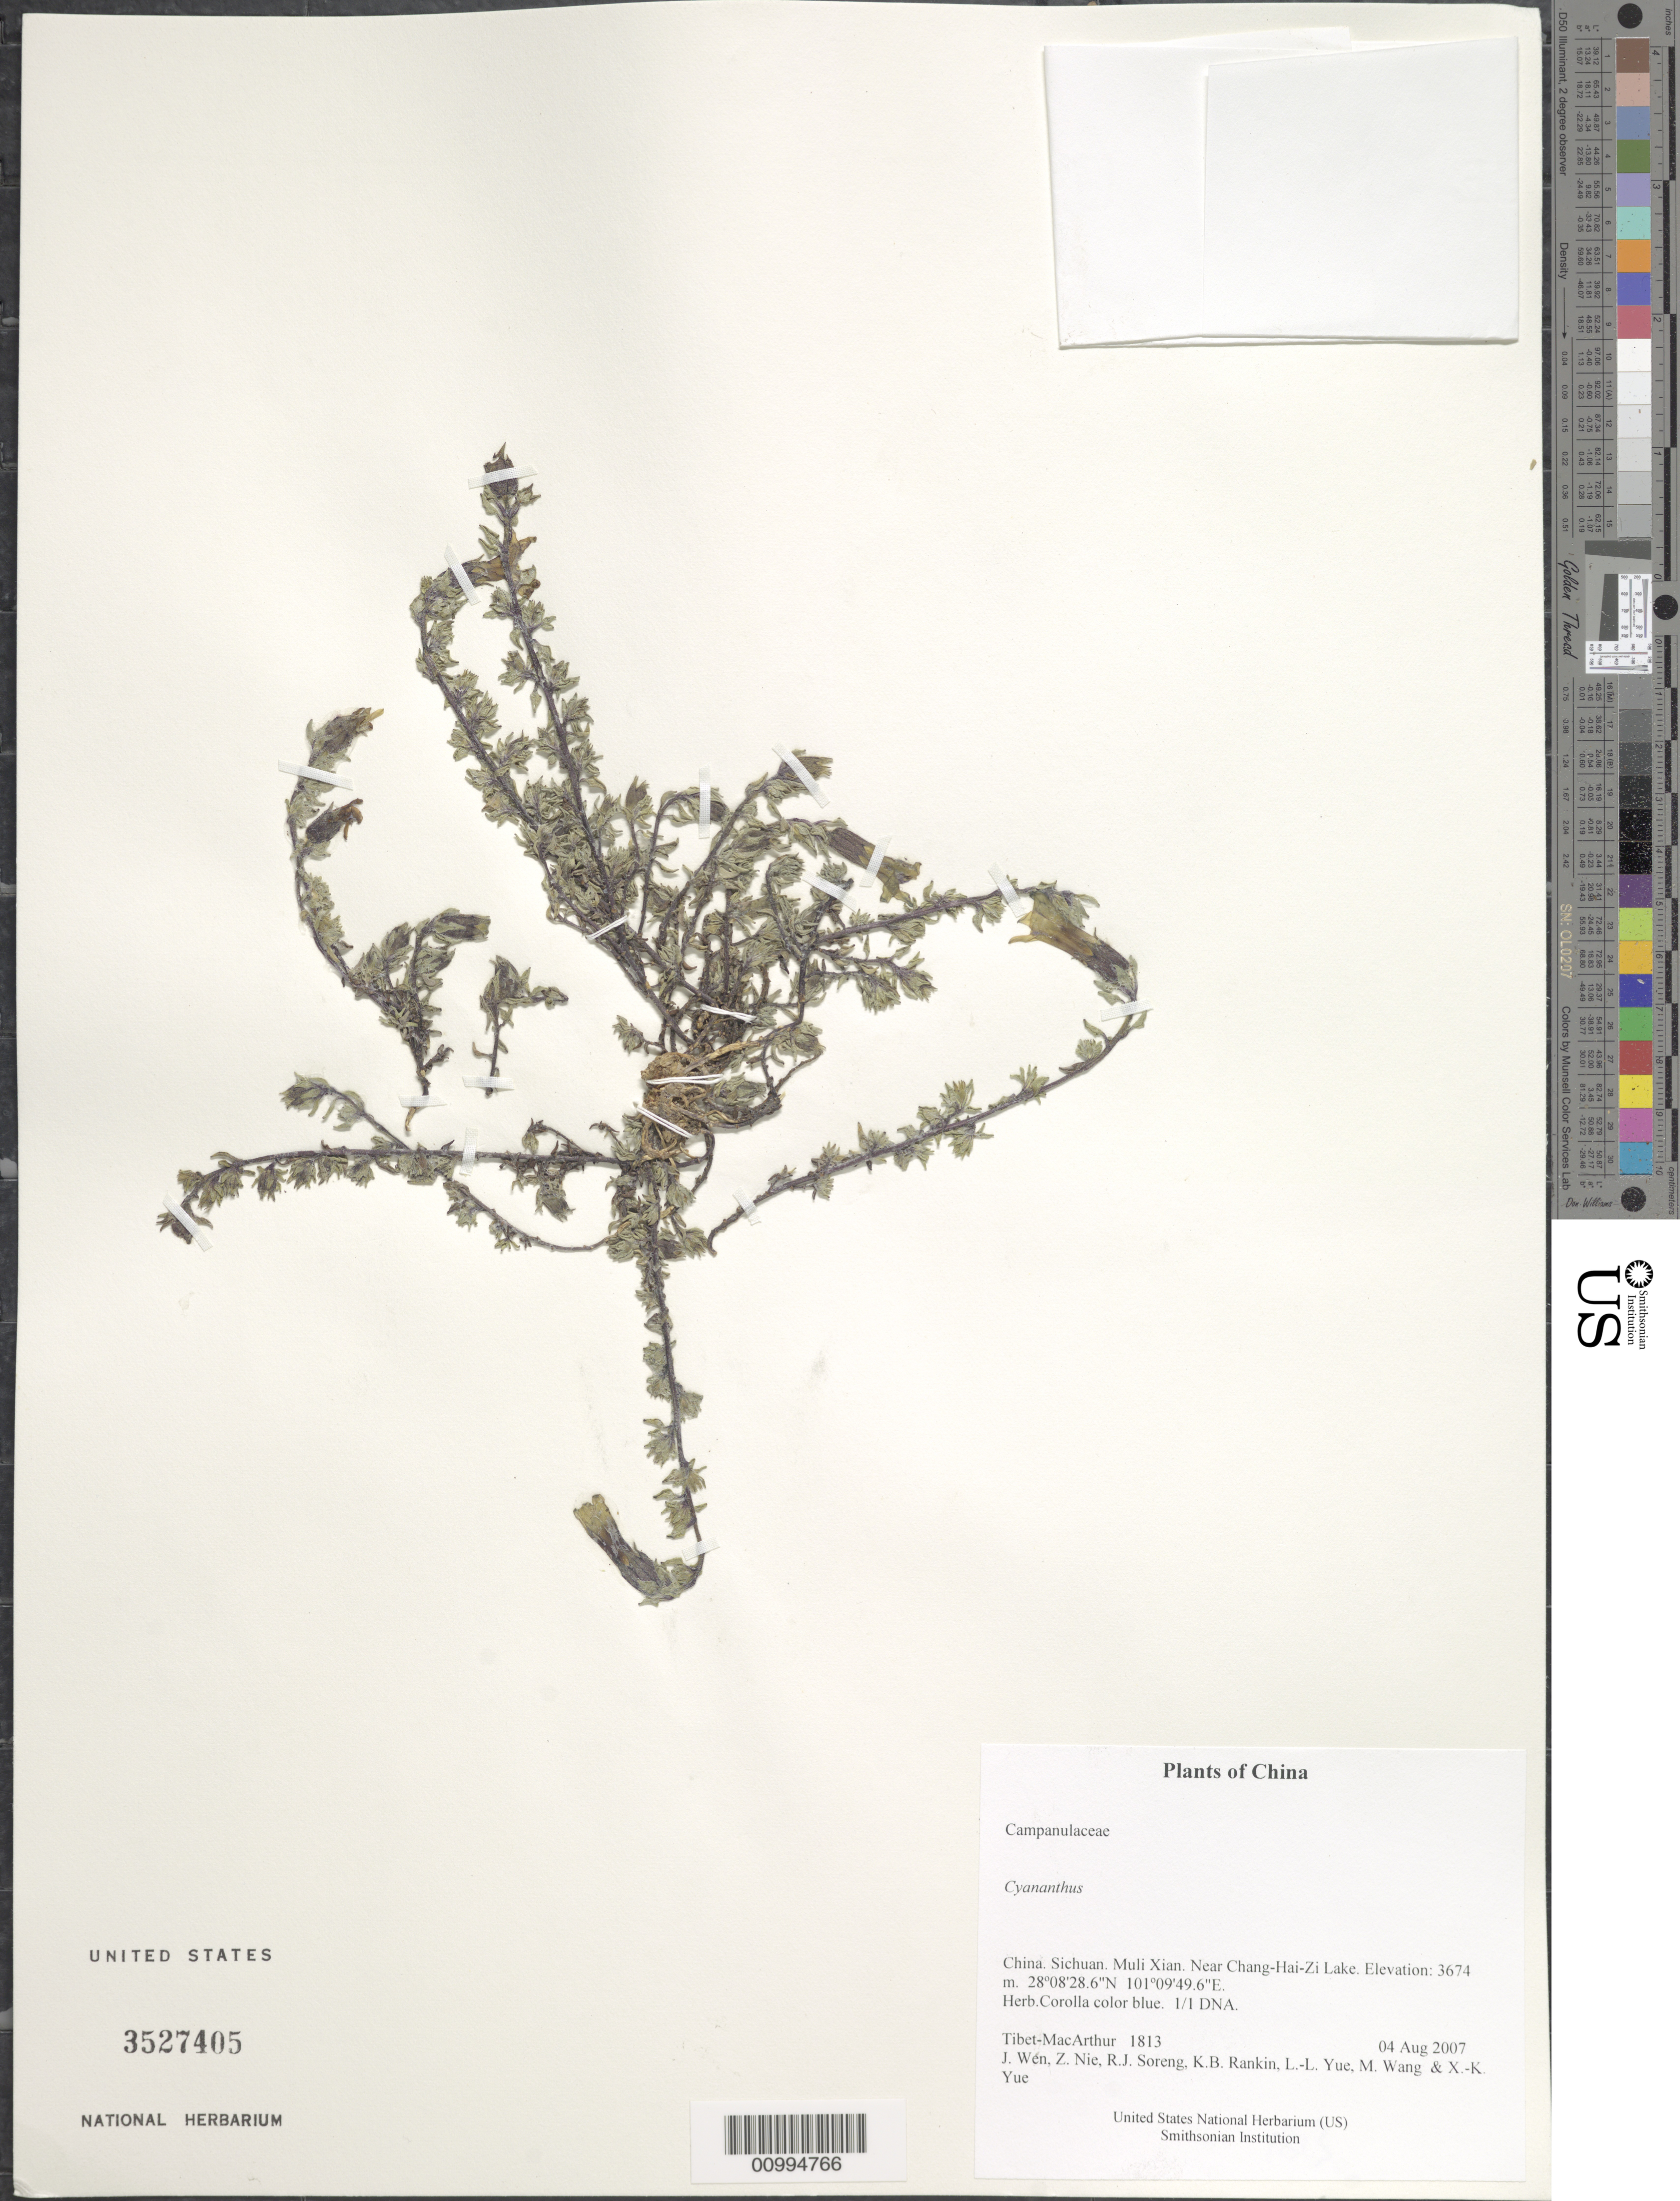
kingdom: Plantae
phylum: Tracheophyta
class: Magnoliopsida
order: Asterales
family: Campanulaceae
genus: Cyananthus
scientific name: Cyananthus sp.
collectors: Tibet-MacArthur, J. Wen, Z. Nie, R. J. Soreng, K. Rankin, L. Yue, M. Wang & X. Yue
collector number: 1813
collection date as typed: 04 Aug 2007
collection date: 2007-08-04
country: China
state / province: Sichuan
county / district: Muli Xian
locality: Near Chang-Hai-Zi Lake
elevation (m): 3674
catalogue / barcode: US 3527405